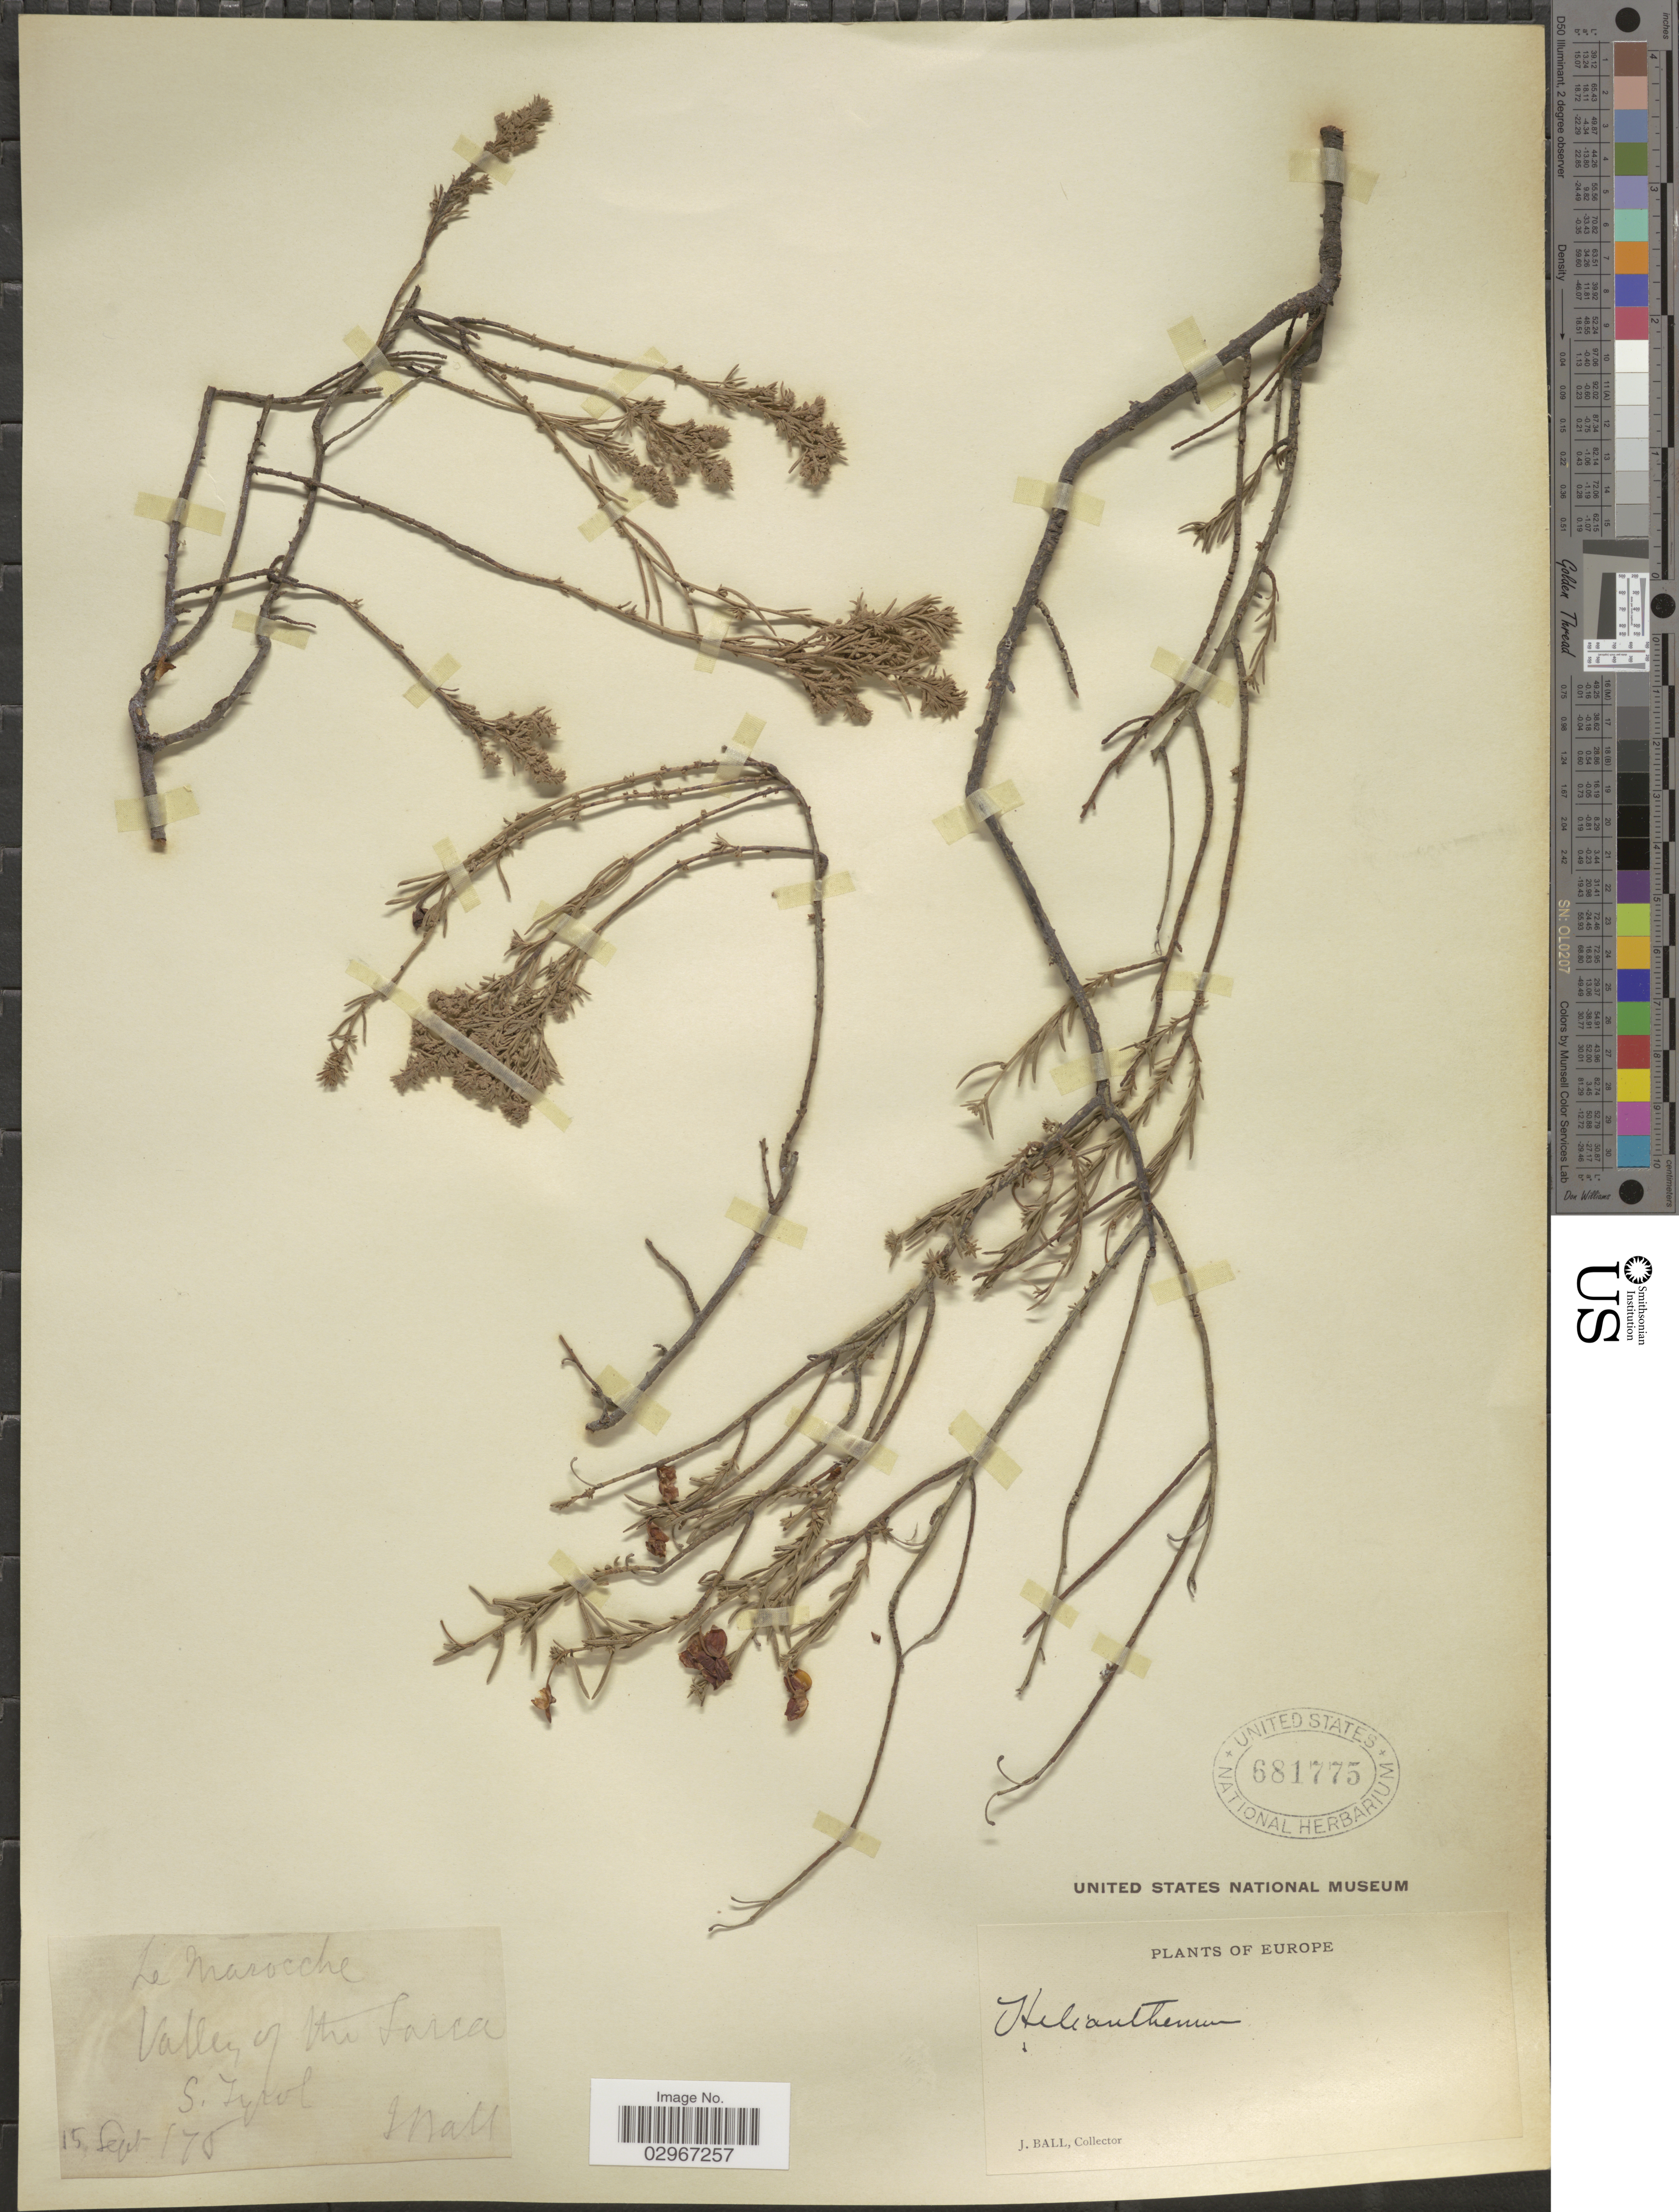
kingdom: Plantae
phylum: Tracheophyta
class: Magnoliopsida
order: Malvales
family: Cistaceae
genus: Helianthemum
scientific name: Helianthemum sp.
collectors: J. Ball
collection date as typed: Transcribed d/m/y: 15/9/75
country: Italy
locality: Le Marocche, Valley of the Sarca, S. Tyrol.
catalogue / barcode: US 681775